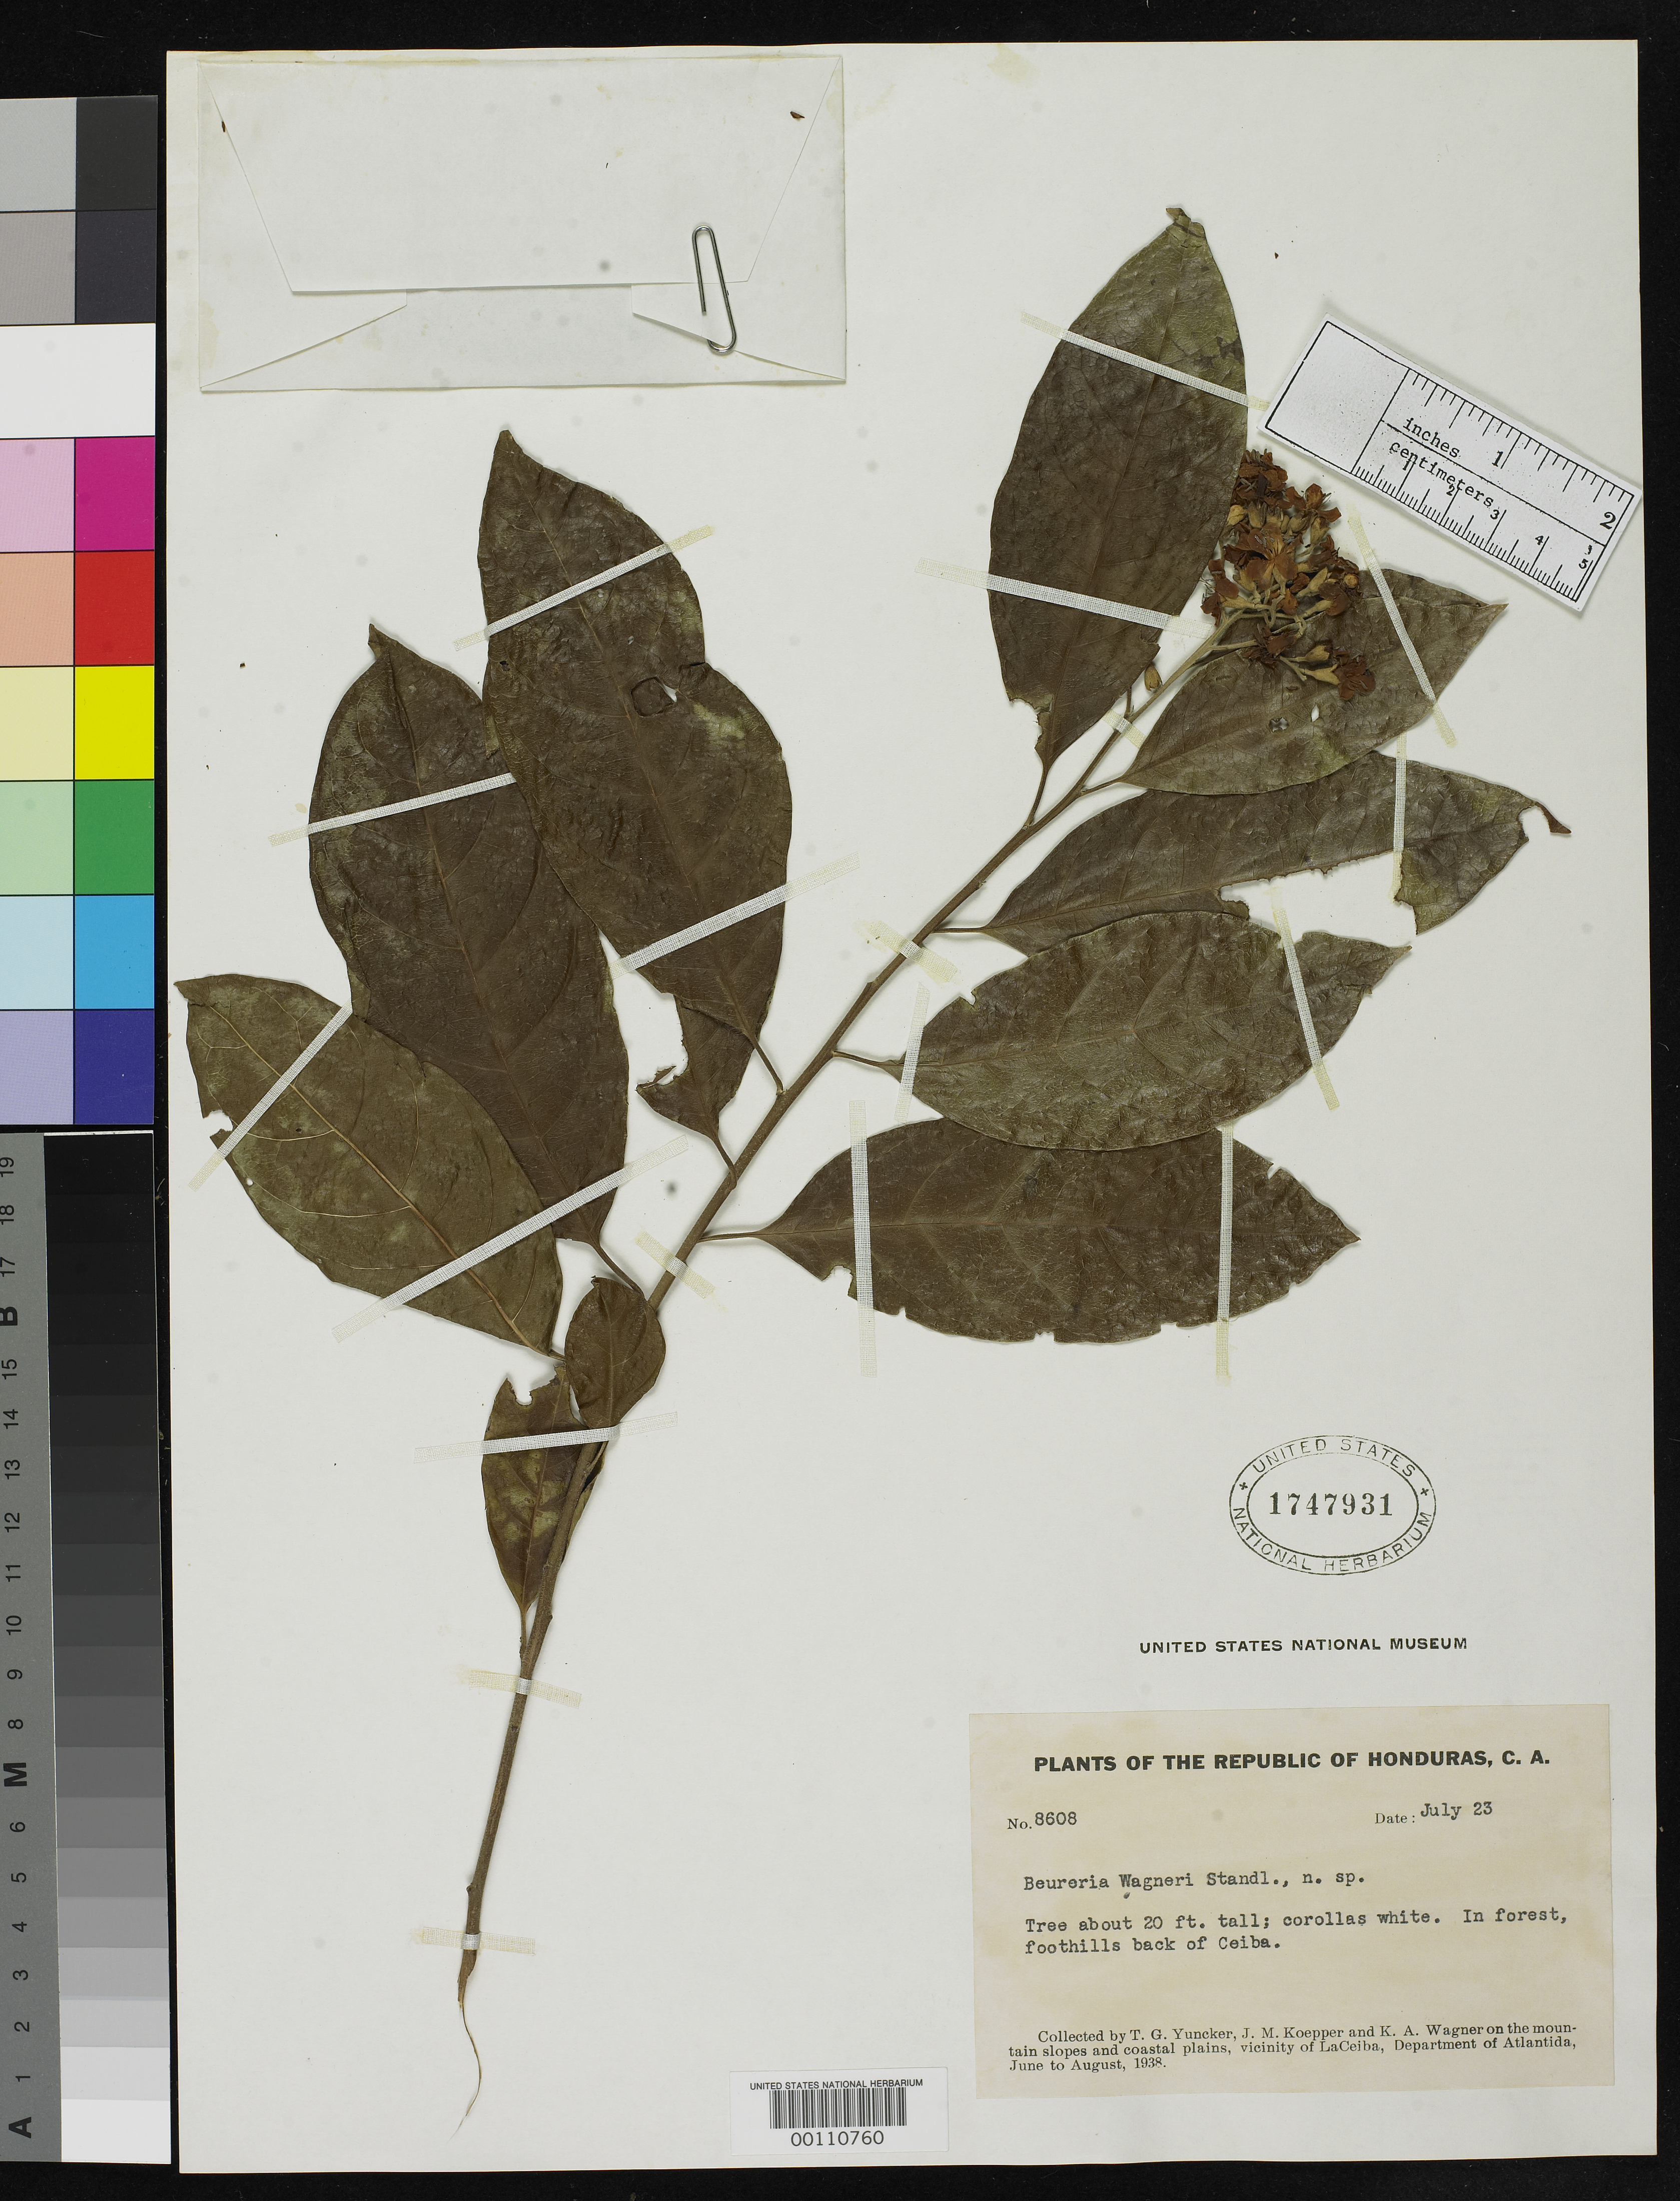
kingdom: Plantae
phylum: Tracheophyta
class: Magnoliopsida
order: Boraginales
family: Ehretiaceae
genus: Bourreria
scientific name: Bourreria wagneri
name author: Standl.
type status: Isotype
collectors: T. G. Yuncker, J. M. Koepper & K. A. Wagner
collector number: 8608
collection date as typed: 23 Jul 1938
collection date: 1938-07-23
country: Honduras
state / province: Atlántida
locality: La Ceiba.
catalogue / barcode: US 1747931